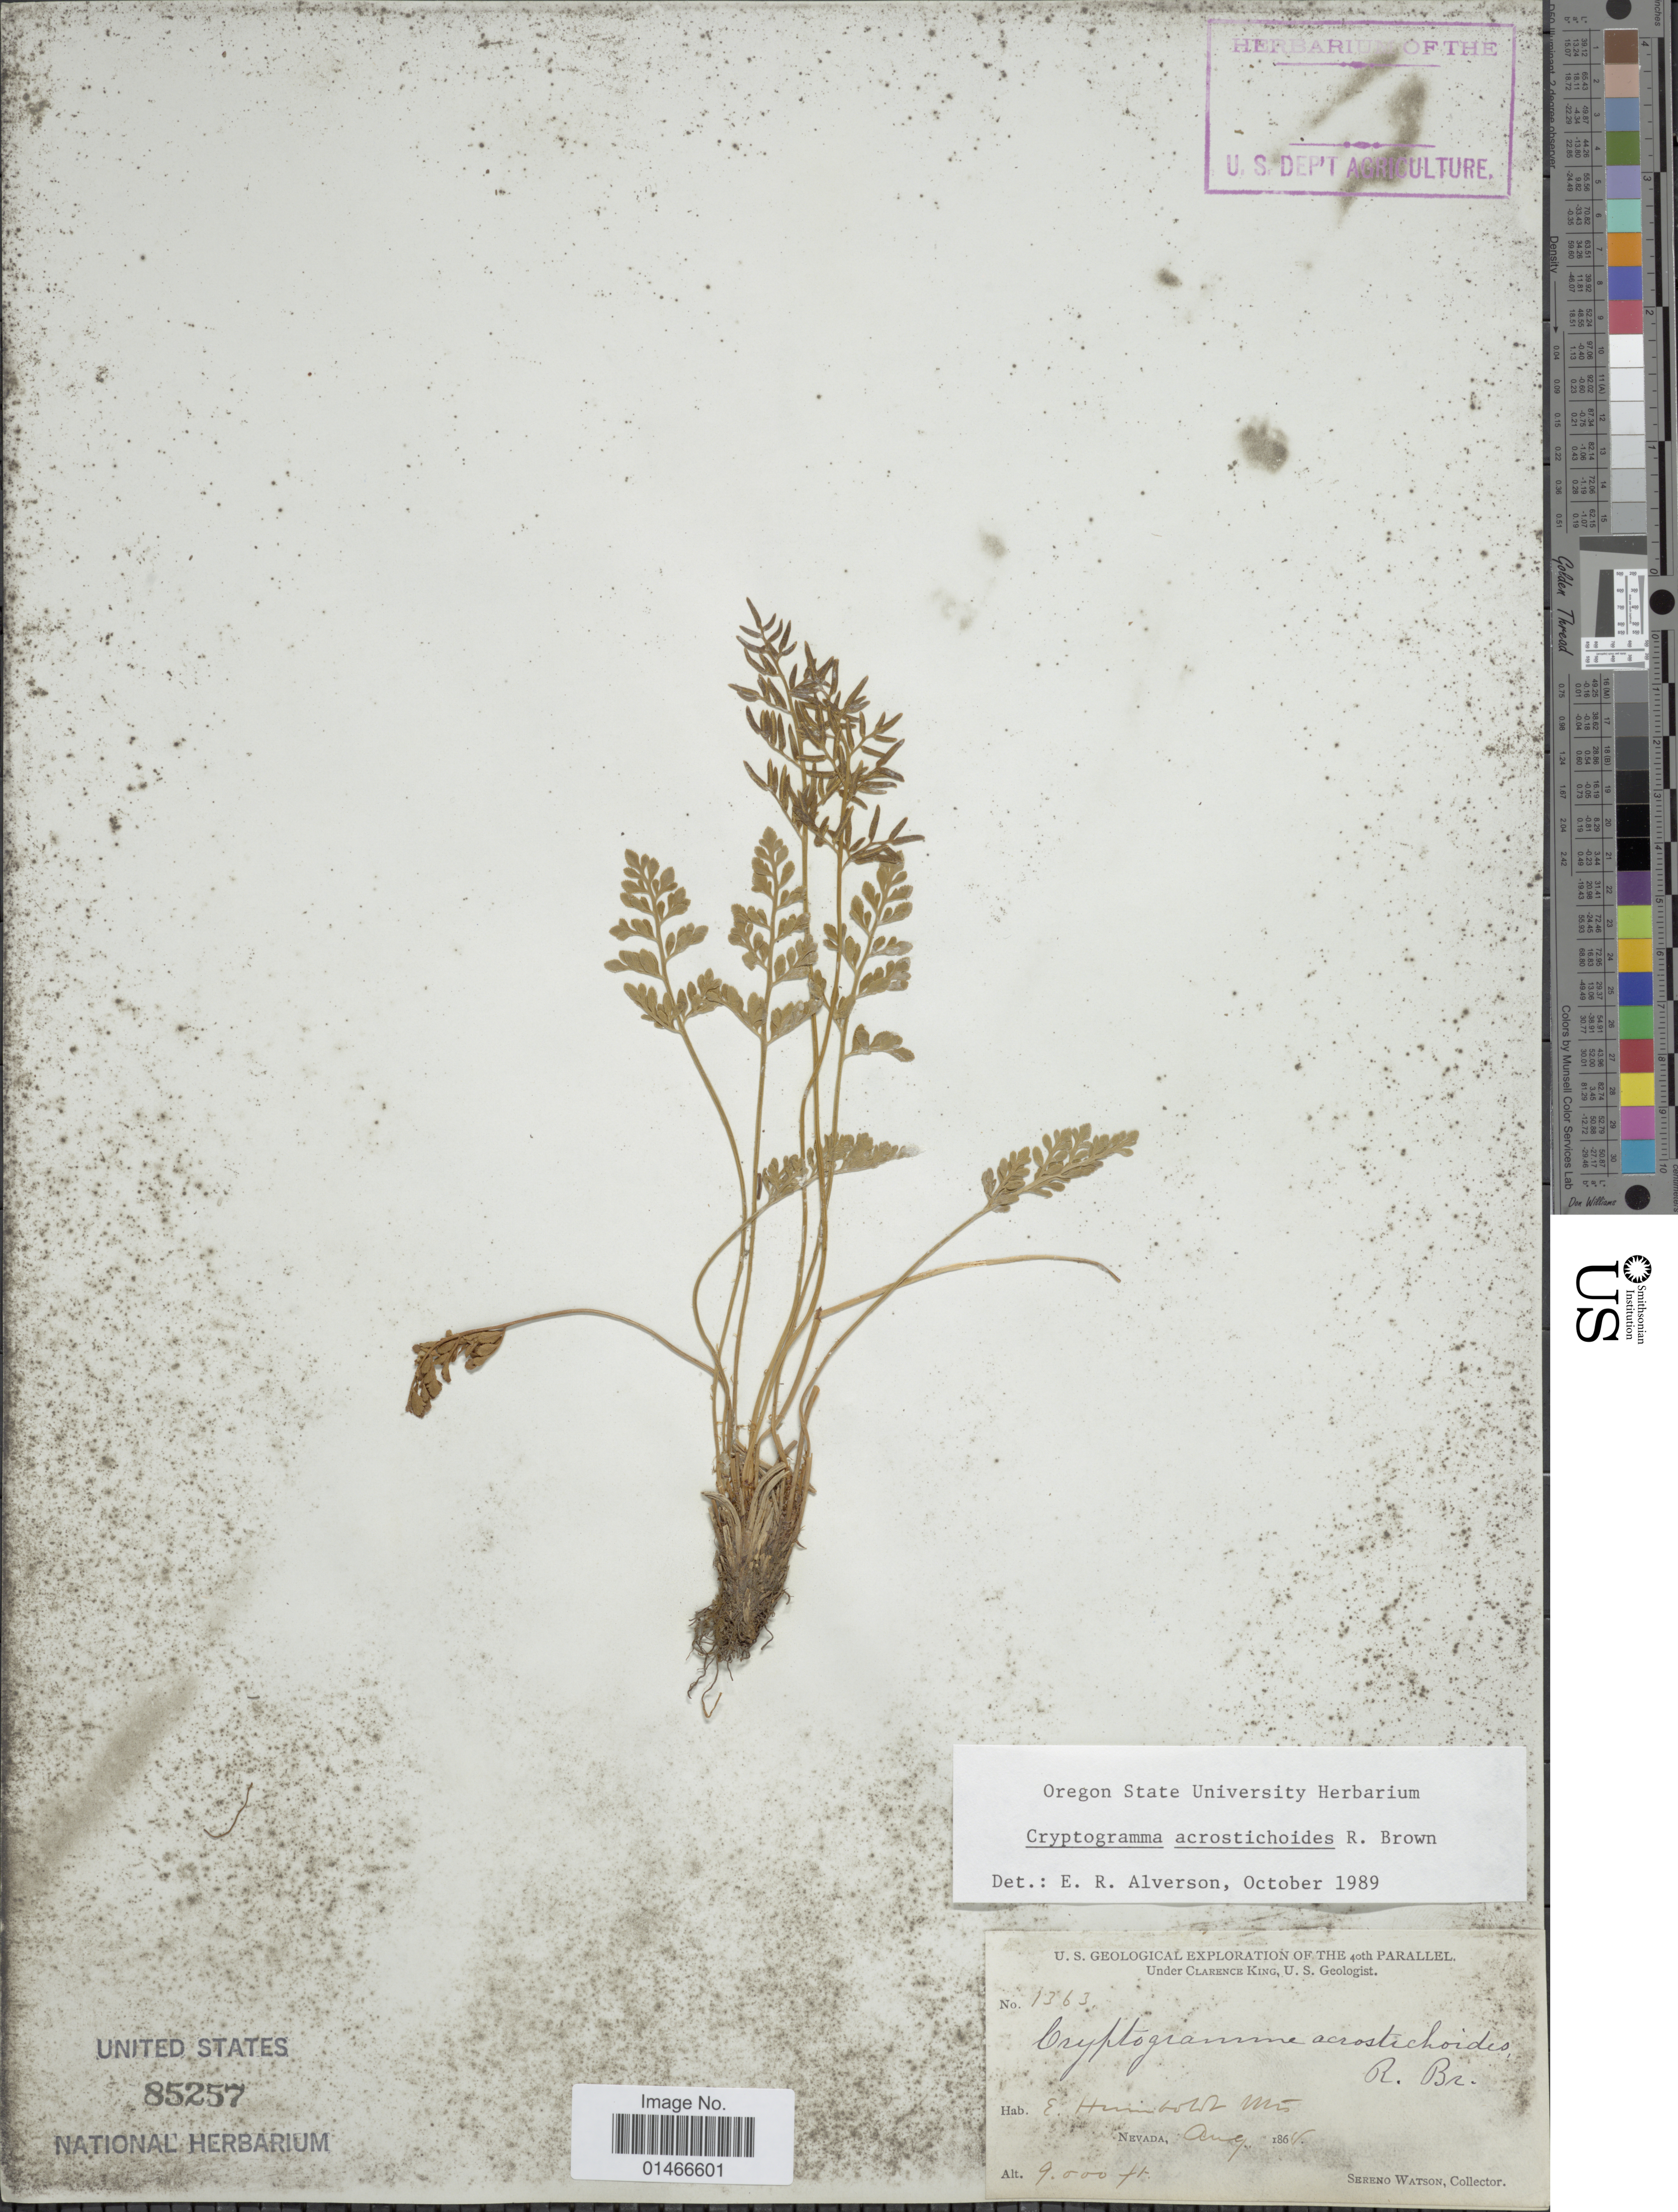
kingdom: Plantae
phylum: Tracheophyta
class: Polypodiopsida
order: Polypodiales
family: Pteridaceae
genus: Cryptogramma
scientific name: Cryptogramma acrostichoides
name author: R. Br.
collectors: S. Watson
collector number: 1363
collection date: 1864-08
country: United States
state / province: Nevada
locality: E. Humboldt Mts.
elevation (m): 2743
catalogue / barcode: US 85257